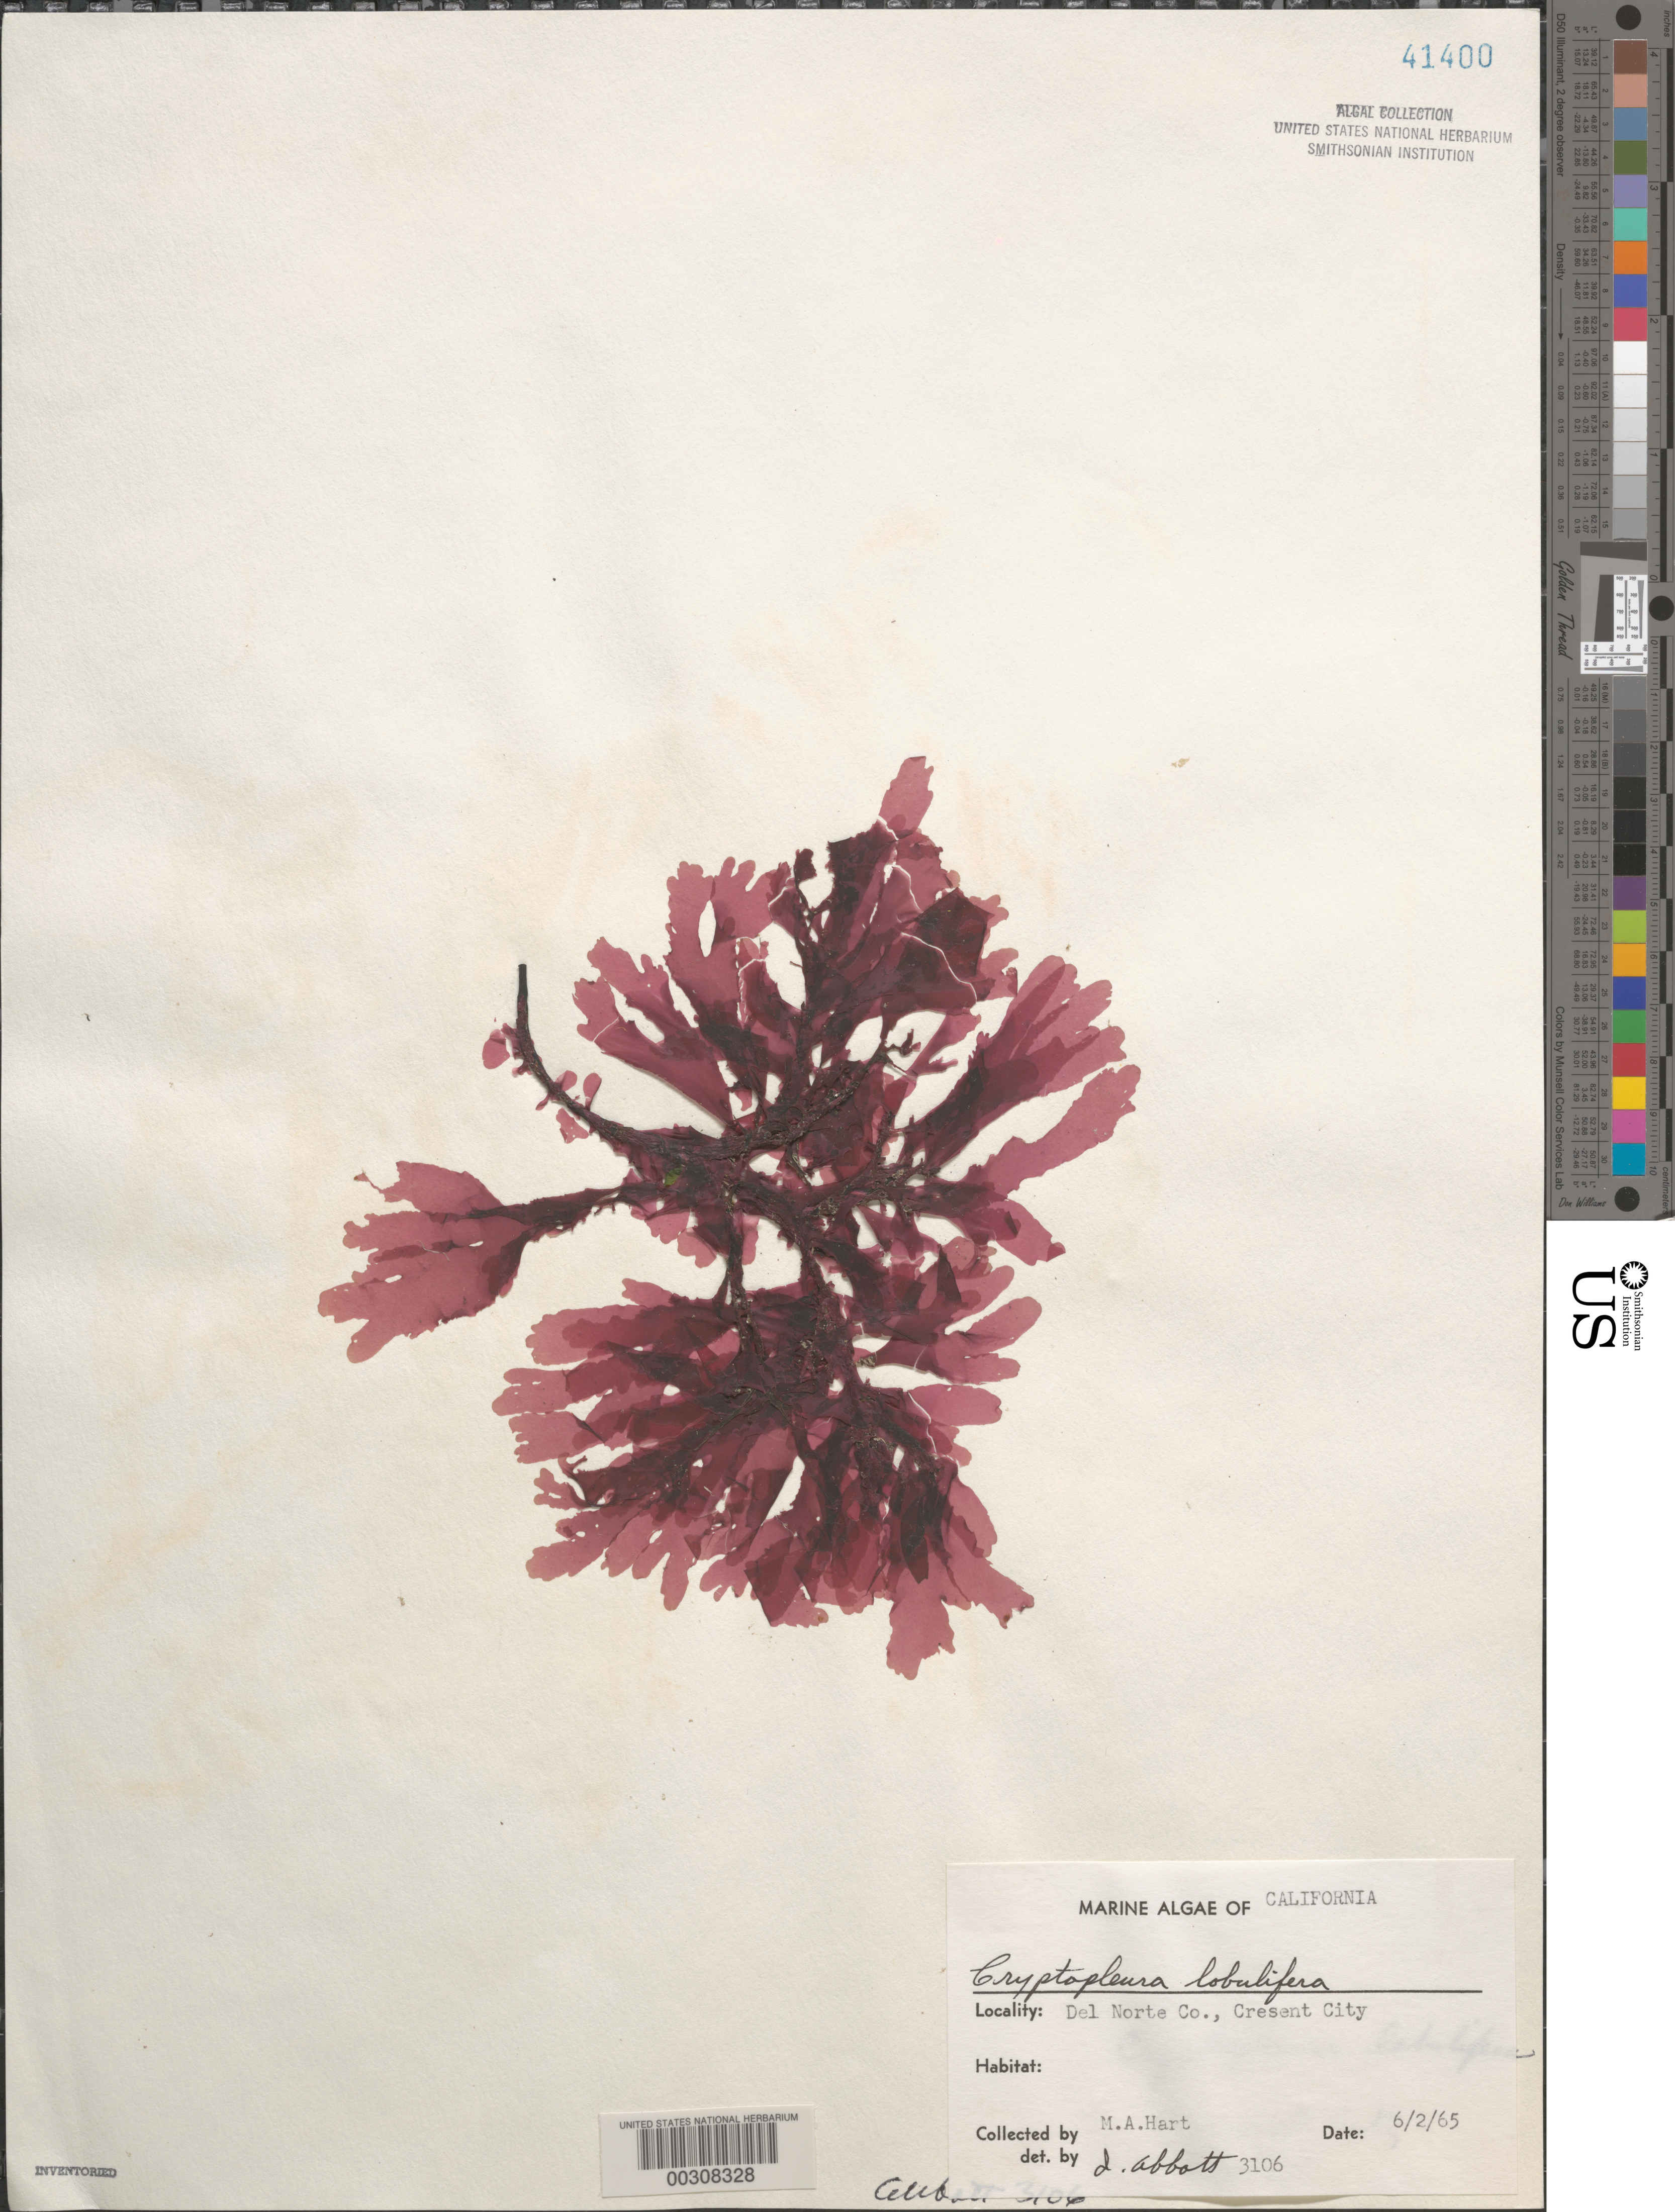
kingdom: Plantae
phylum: Rhodophyta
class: Florideophyceae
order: Ceramiales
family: Delesseriaceae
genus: Cryptopleura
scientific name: Cryptopleura lobulifera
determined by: Abbott, Isabella A.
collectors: M. A. Hart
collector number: IAA 3106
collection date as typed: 02 Jun 1965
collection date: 1965-06-02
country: United States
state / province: California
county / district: Del Norte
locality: Crescent City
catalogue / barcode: US 41400